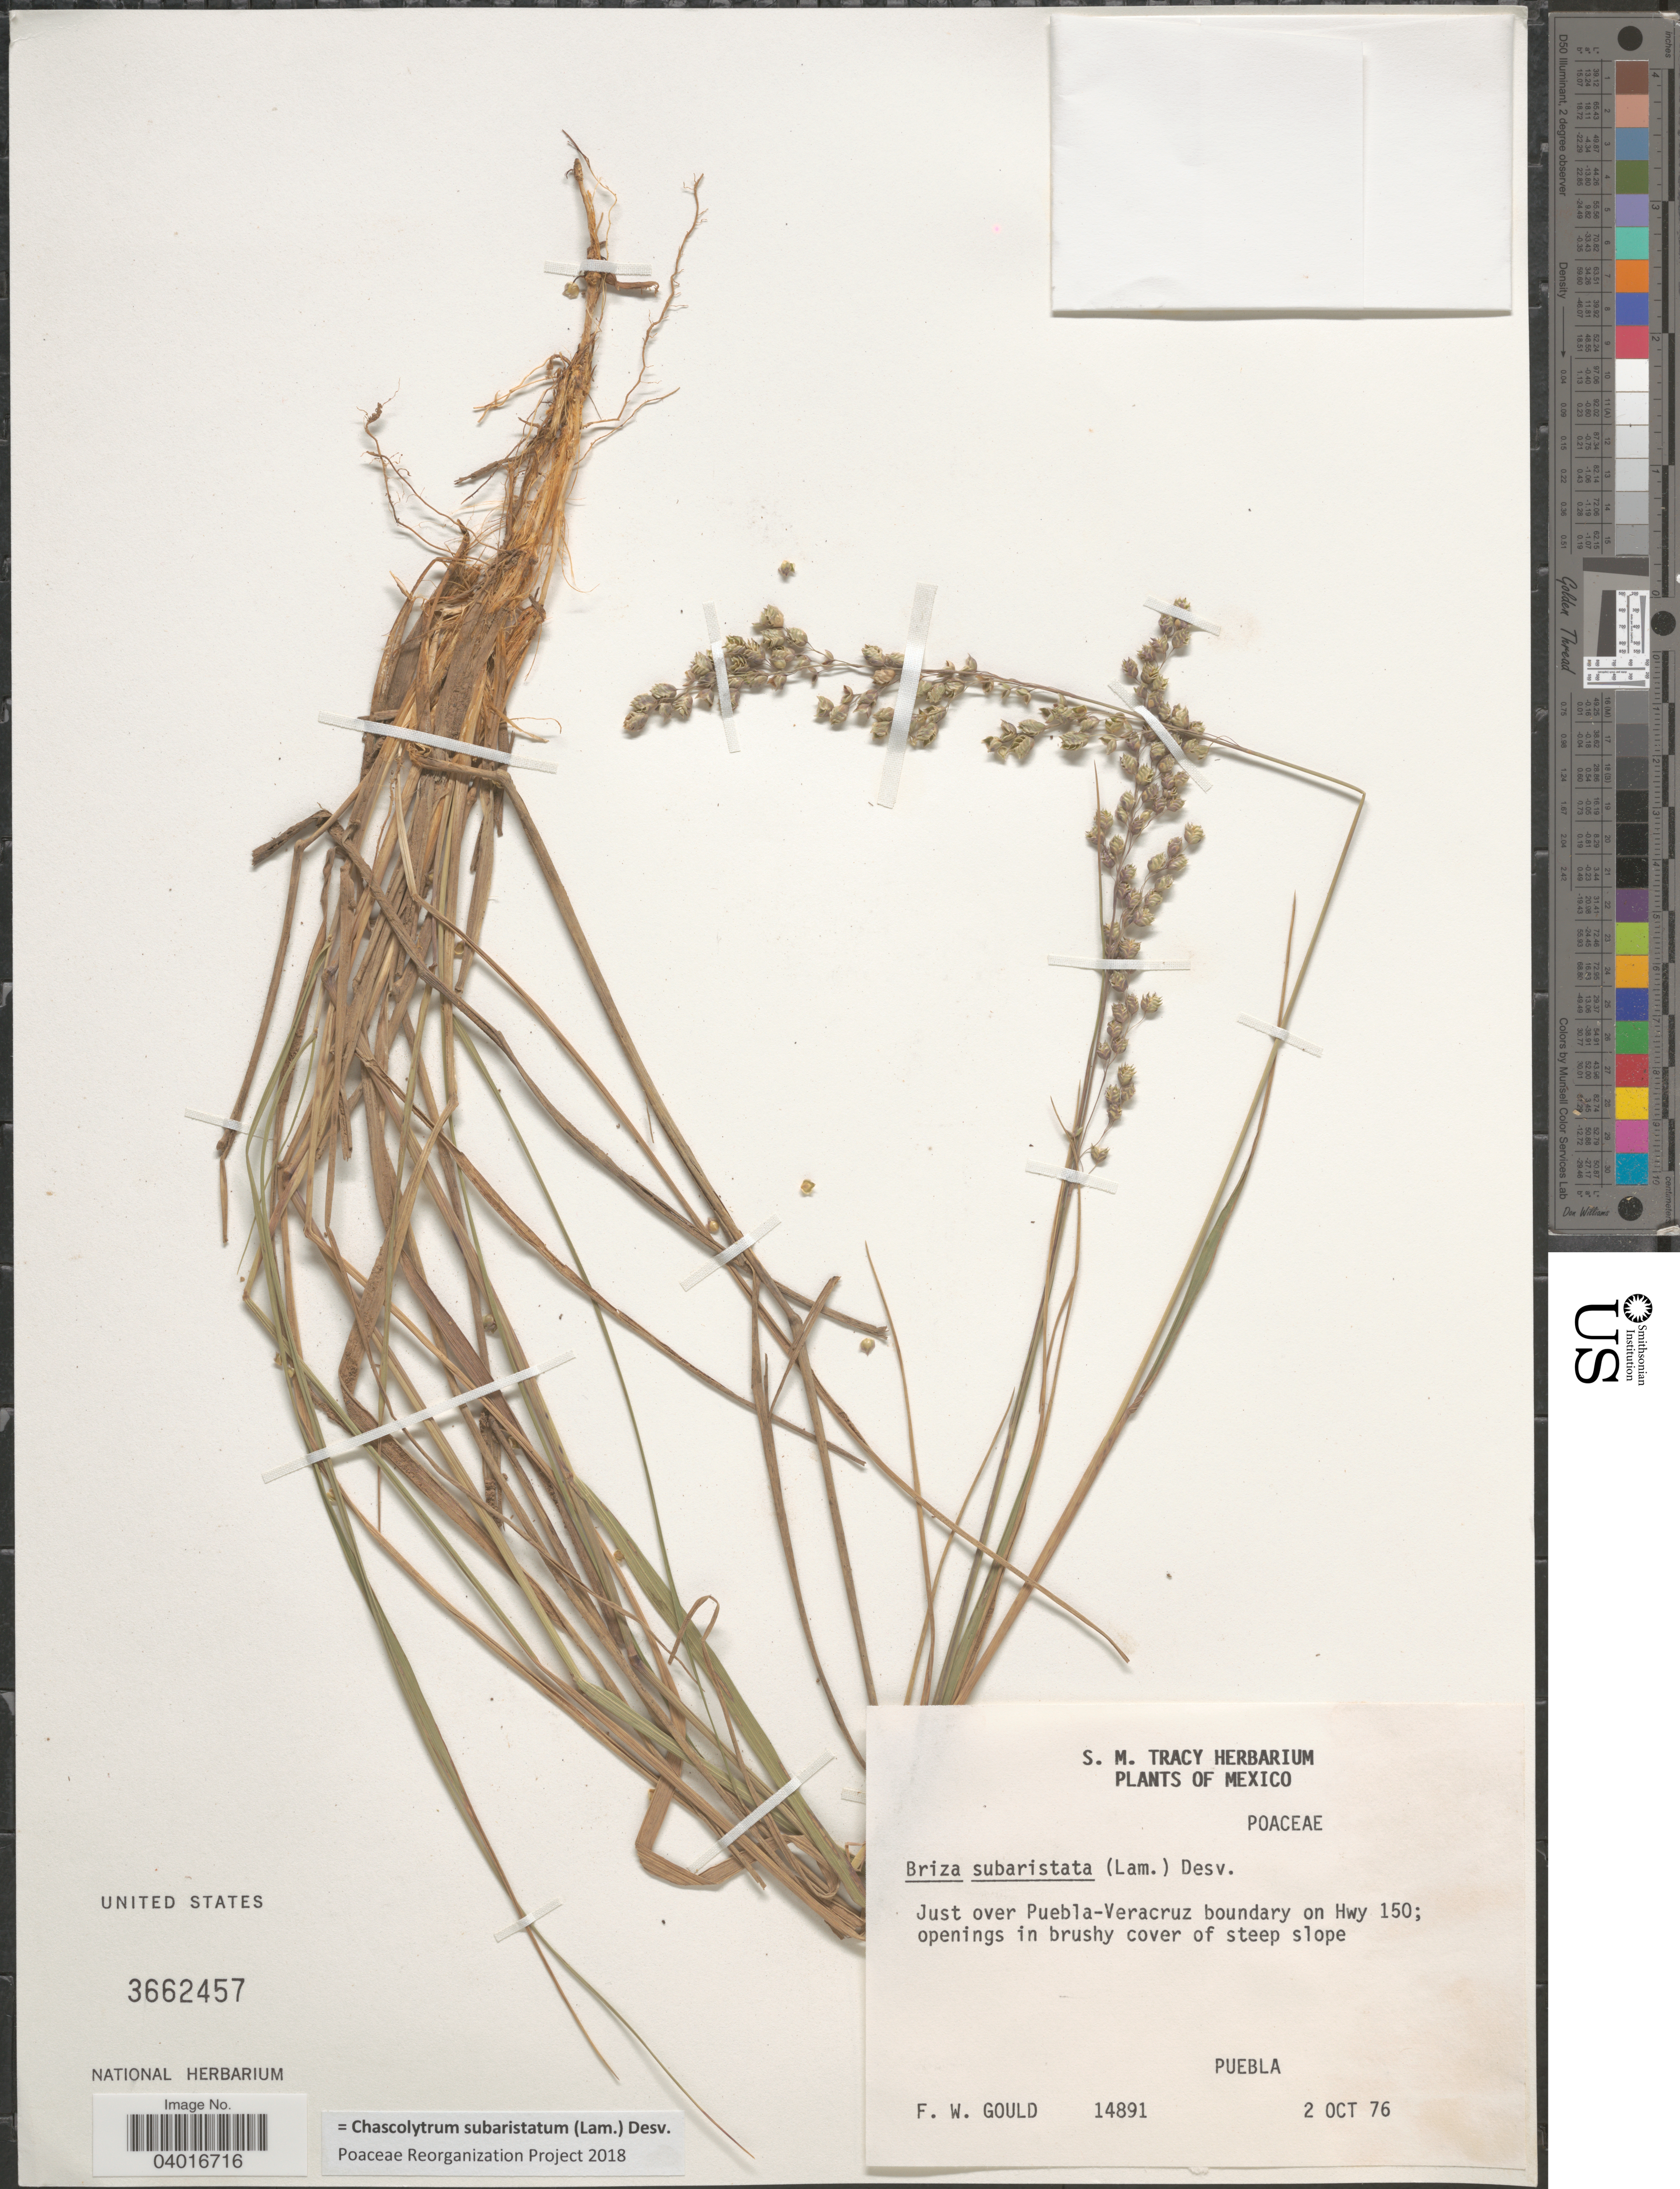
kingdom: Plantae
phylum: Tracheophyta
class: Liliopsida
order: Poales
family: Poaceae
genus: Chascolytrum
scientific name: Chascolytrum subaristatum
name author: (Lam.) Desv.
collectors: F. W. Gould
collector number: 14891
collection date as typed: Transcribed d/m/y: 2/10/76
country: Mexico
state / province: Puebla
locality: Just over Puebla-Veracruz boundary on Hwy 150; openings in brushy cover of steep slope.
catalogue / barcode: US 3662457